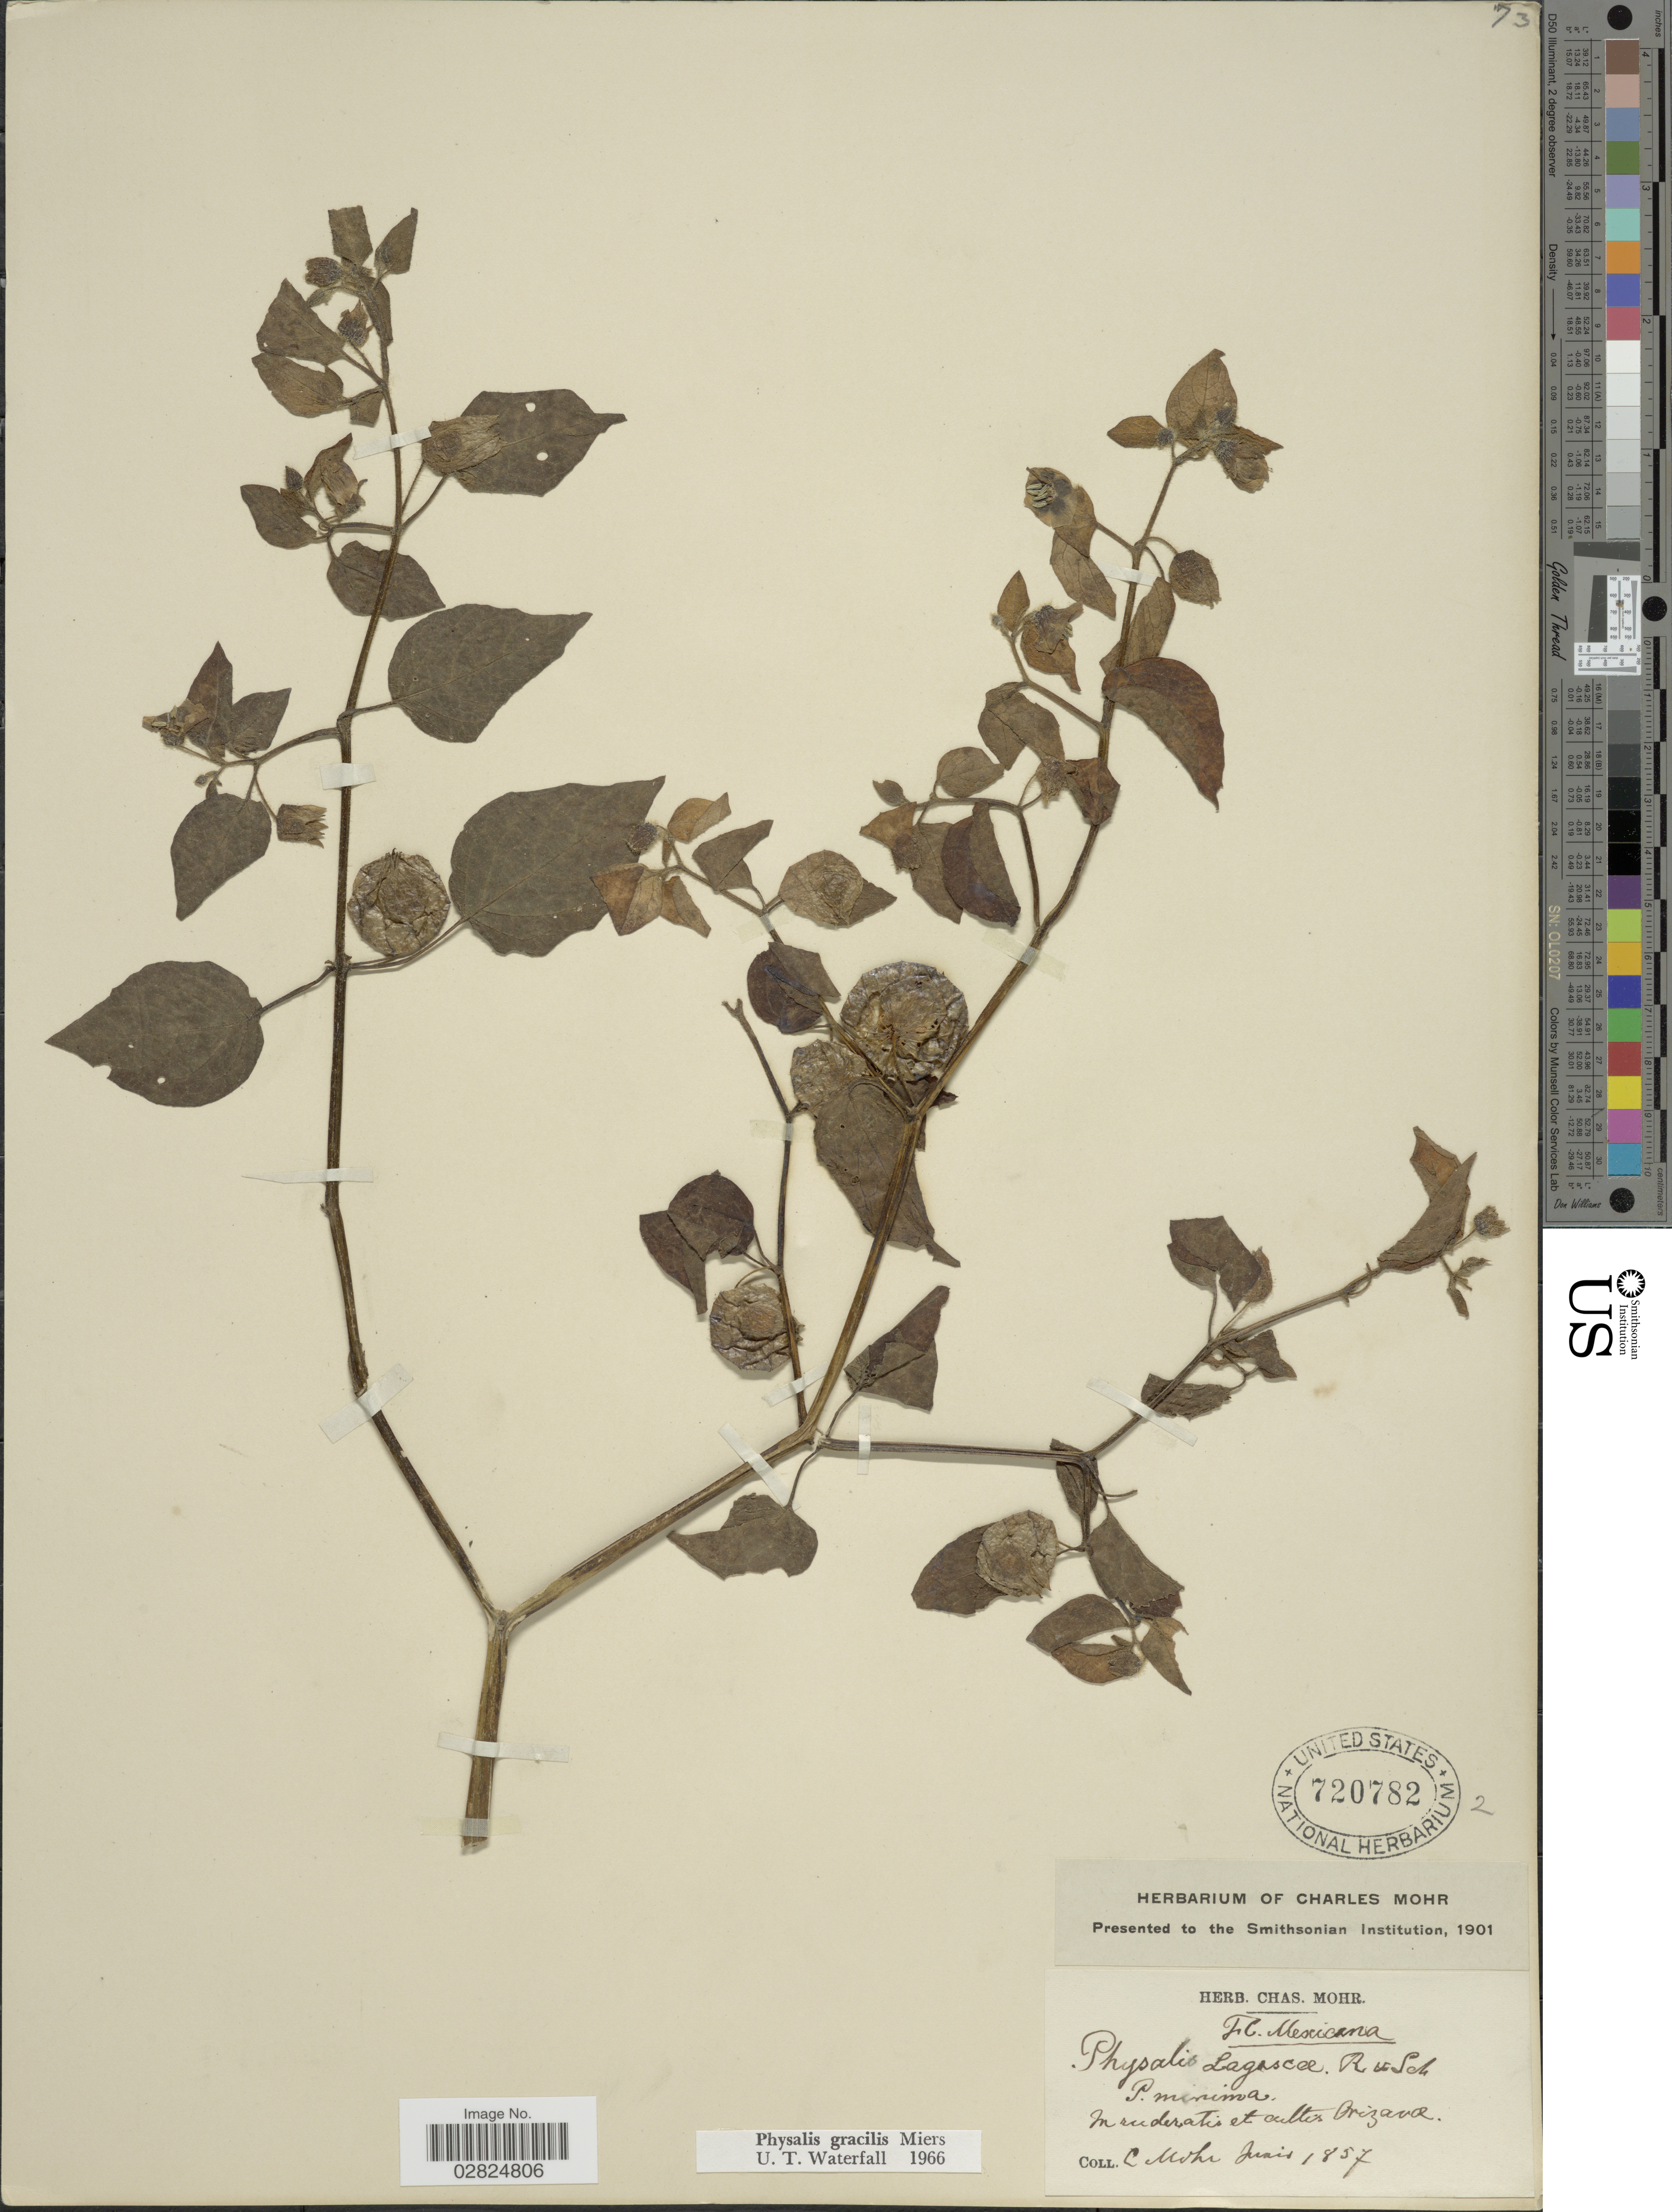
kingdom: Plantae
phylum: Tracheophyta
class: Magnoliopsida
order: Solanales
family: Solanaceae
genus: Physalis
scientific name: Physalis gracilis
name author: Miers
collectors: Mohr, C. T. (herbarium)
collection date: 1857-06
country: Mexico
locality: In ruderatis et cultis Orizava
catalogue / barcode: US 720782